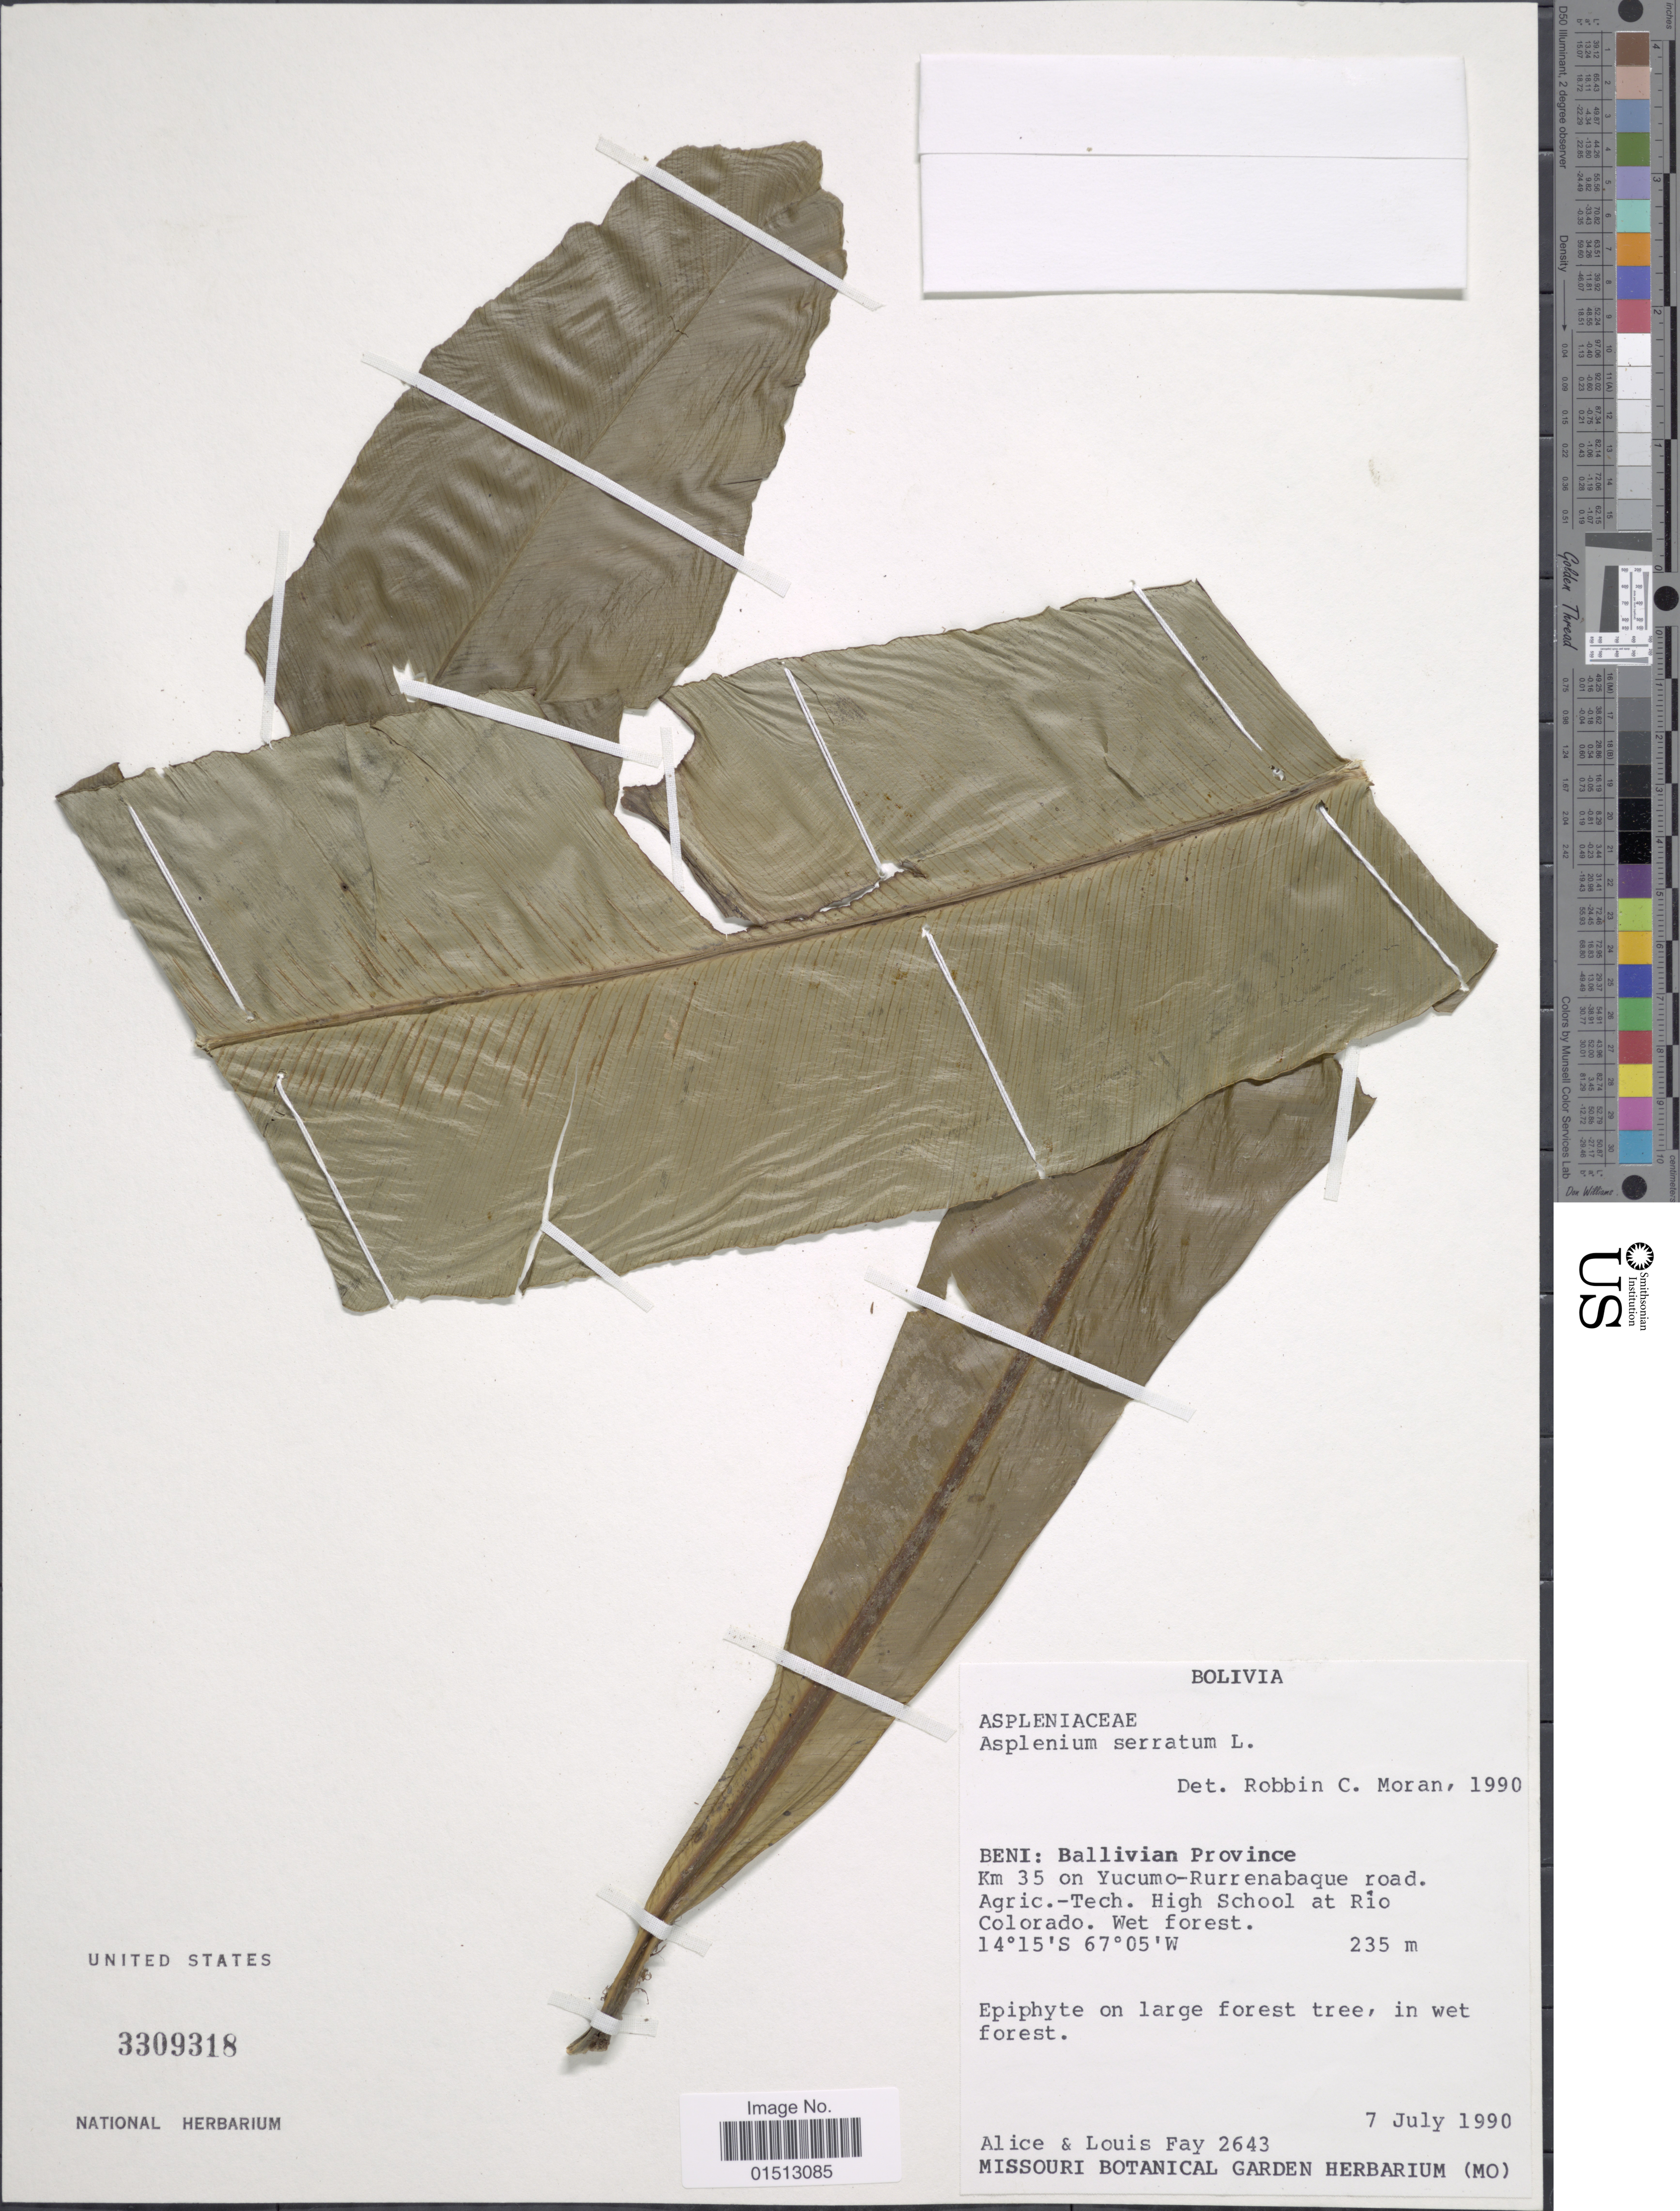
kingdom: Plantae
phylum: Tracheophyta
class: Polypodiopsida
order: Polypodiales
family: Aspleniaceae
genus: Asplenium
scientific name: Asplenium serratum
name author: L.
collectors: A. Fay & L. Fay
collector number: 2643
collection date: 1990-07-07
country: Bolivia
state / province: Beni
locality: Ballivian Province, Km 35 on Yucumo-Rurrenabaque road, Agric.-Tech, High School at Rio Colorado.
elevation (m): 235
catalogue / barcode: US 3309318